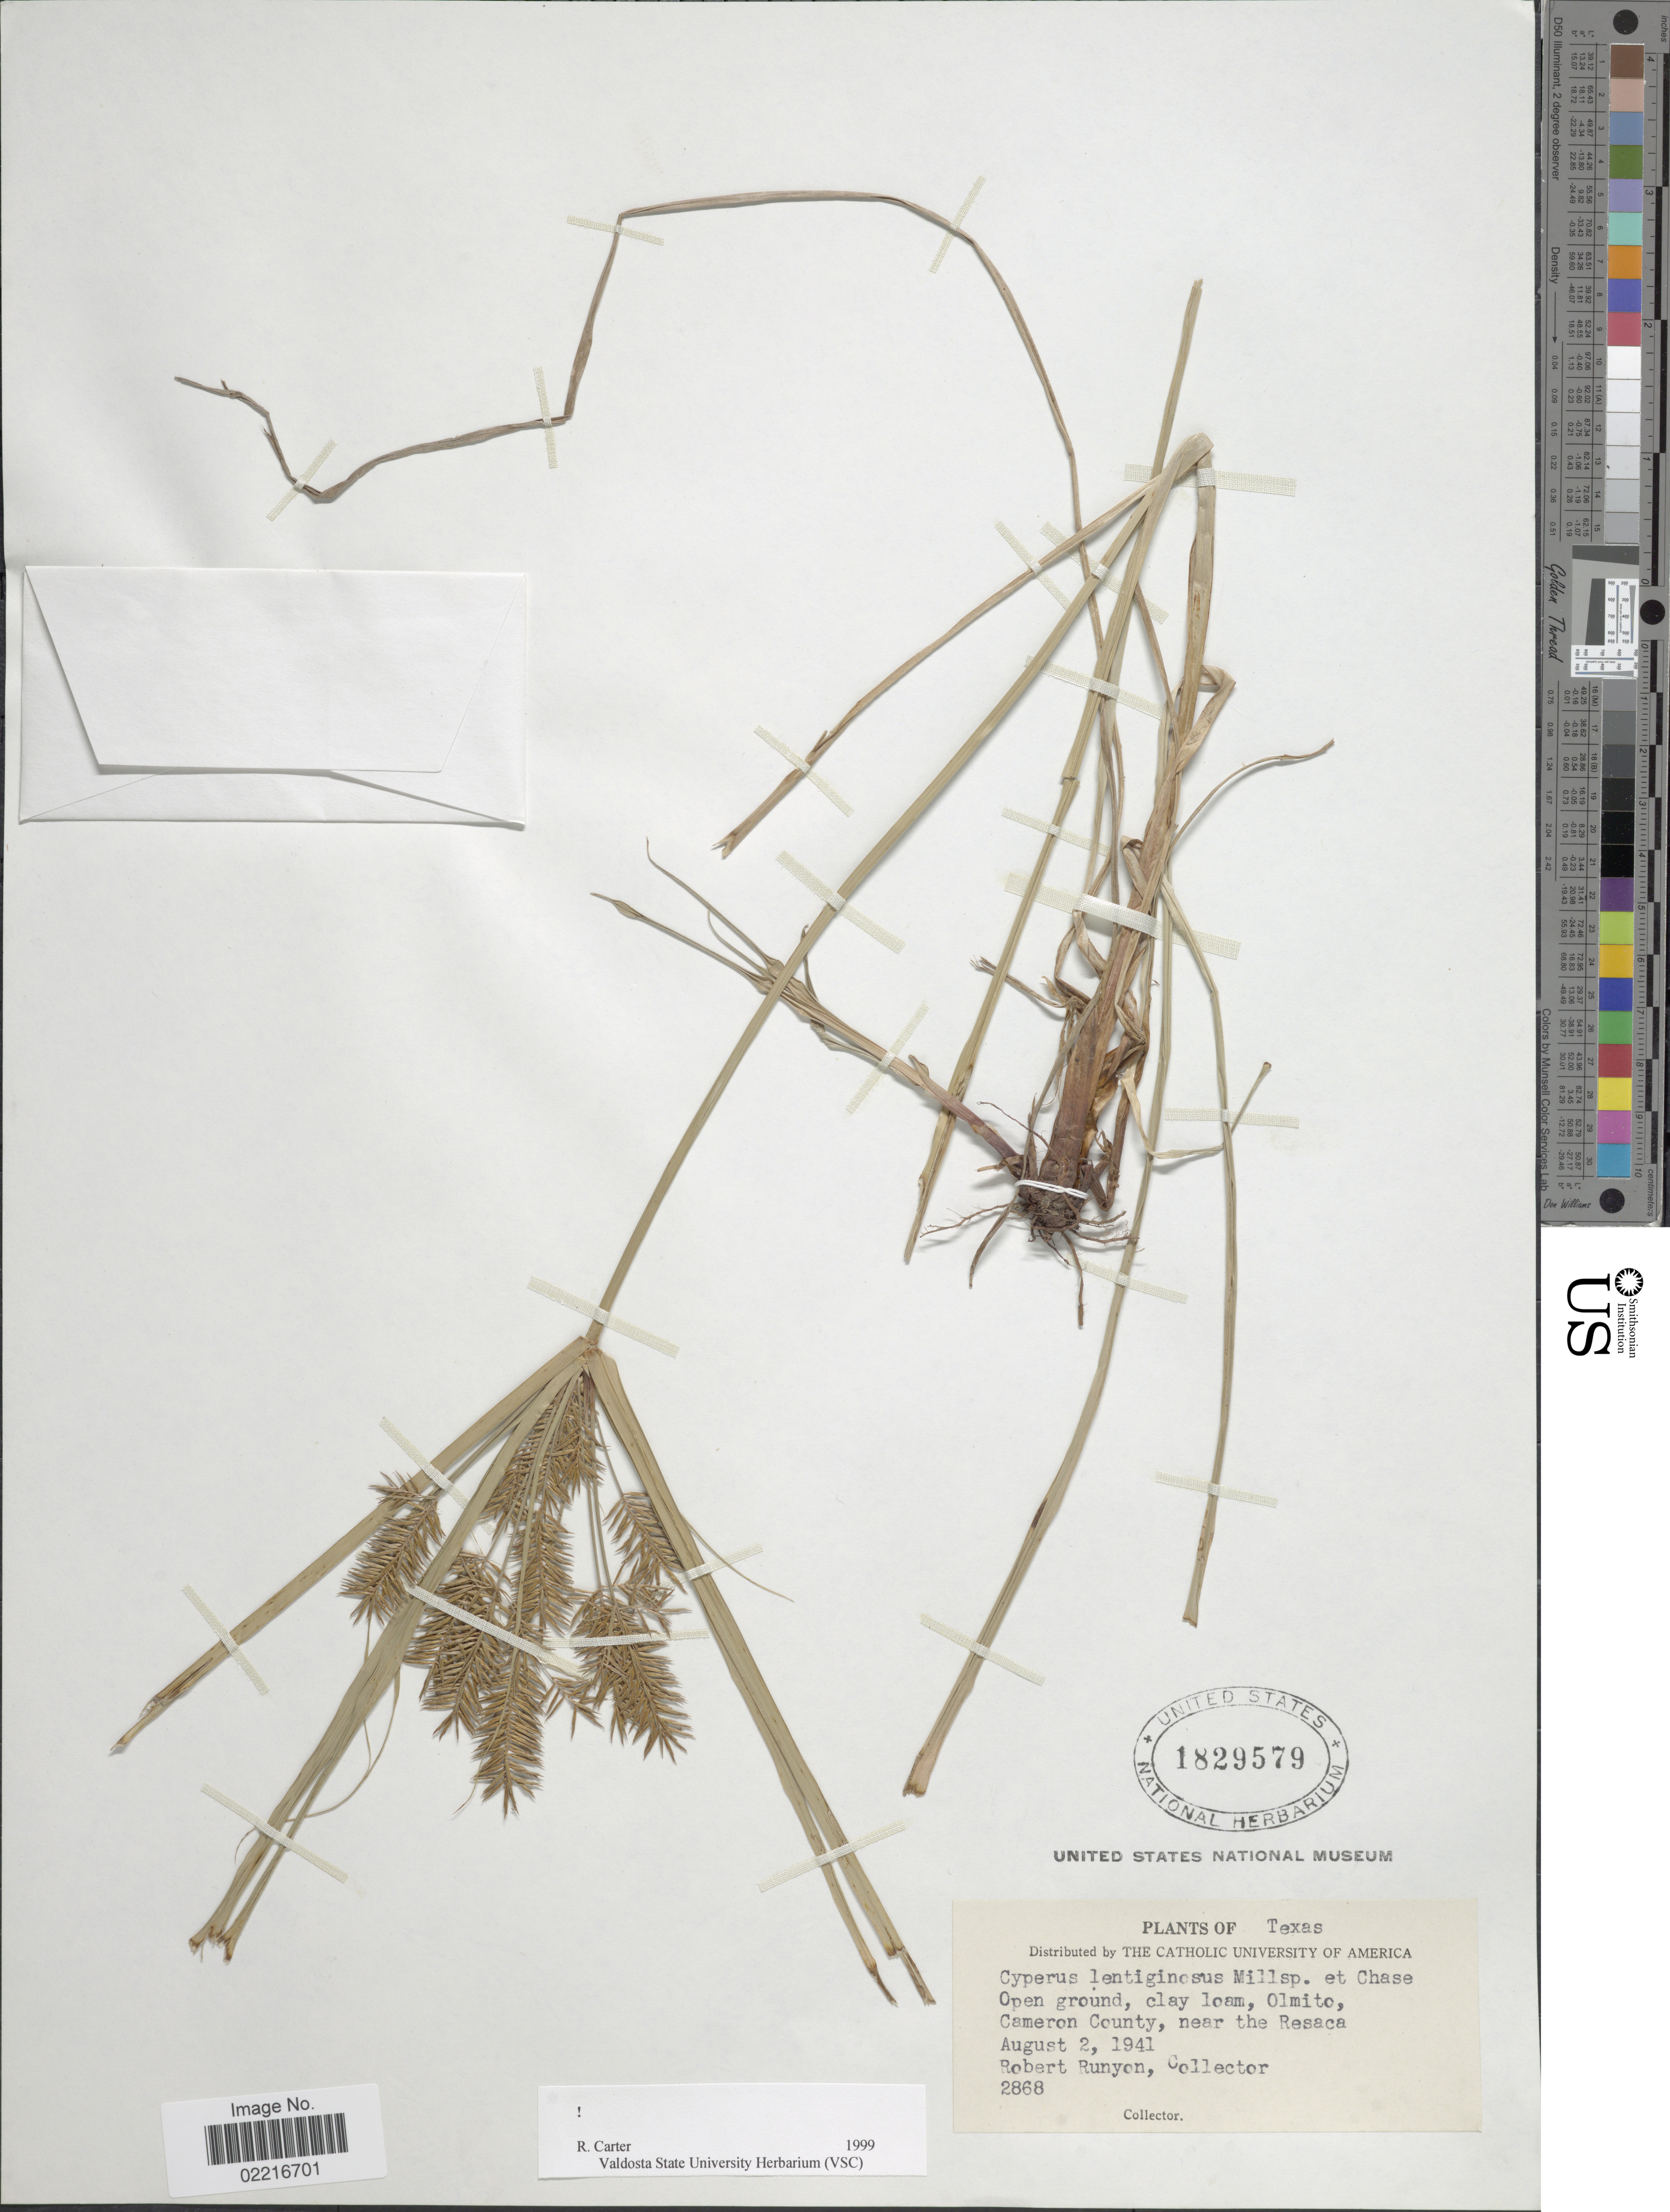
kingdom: Plantae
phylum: Tracheophyta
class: Liliopsida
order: Poales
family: Cyperaceae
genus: Cyperus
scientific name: Cyperus lentiginosus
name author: Millsp. & Chase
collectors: R. Runyon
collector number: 2868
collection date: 1941-08-02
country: United States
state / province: Texas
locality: Olmito, Cameron County, near the Resaca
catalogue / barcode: US 1829579